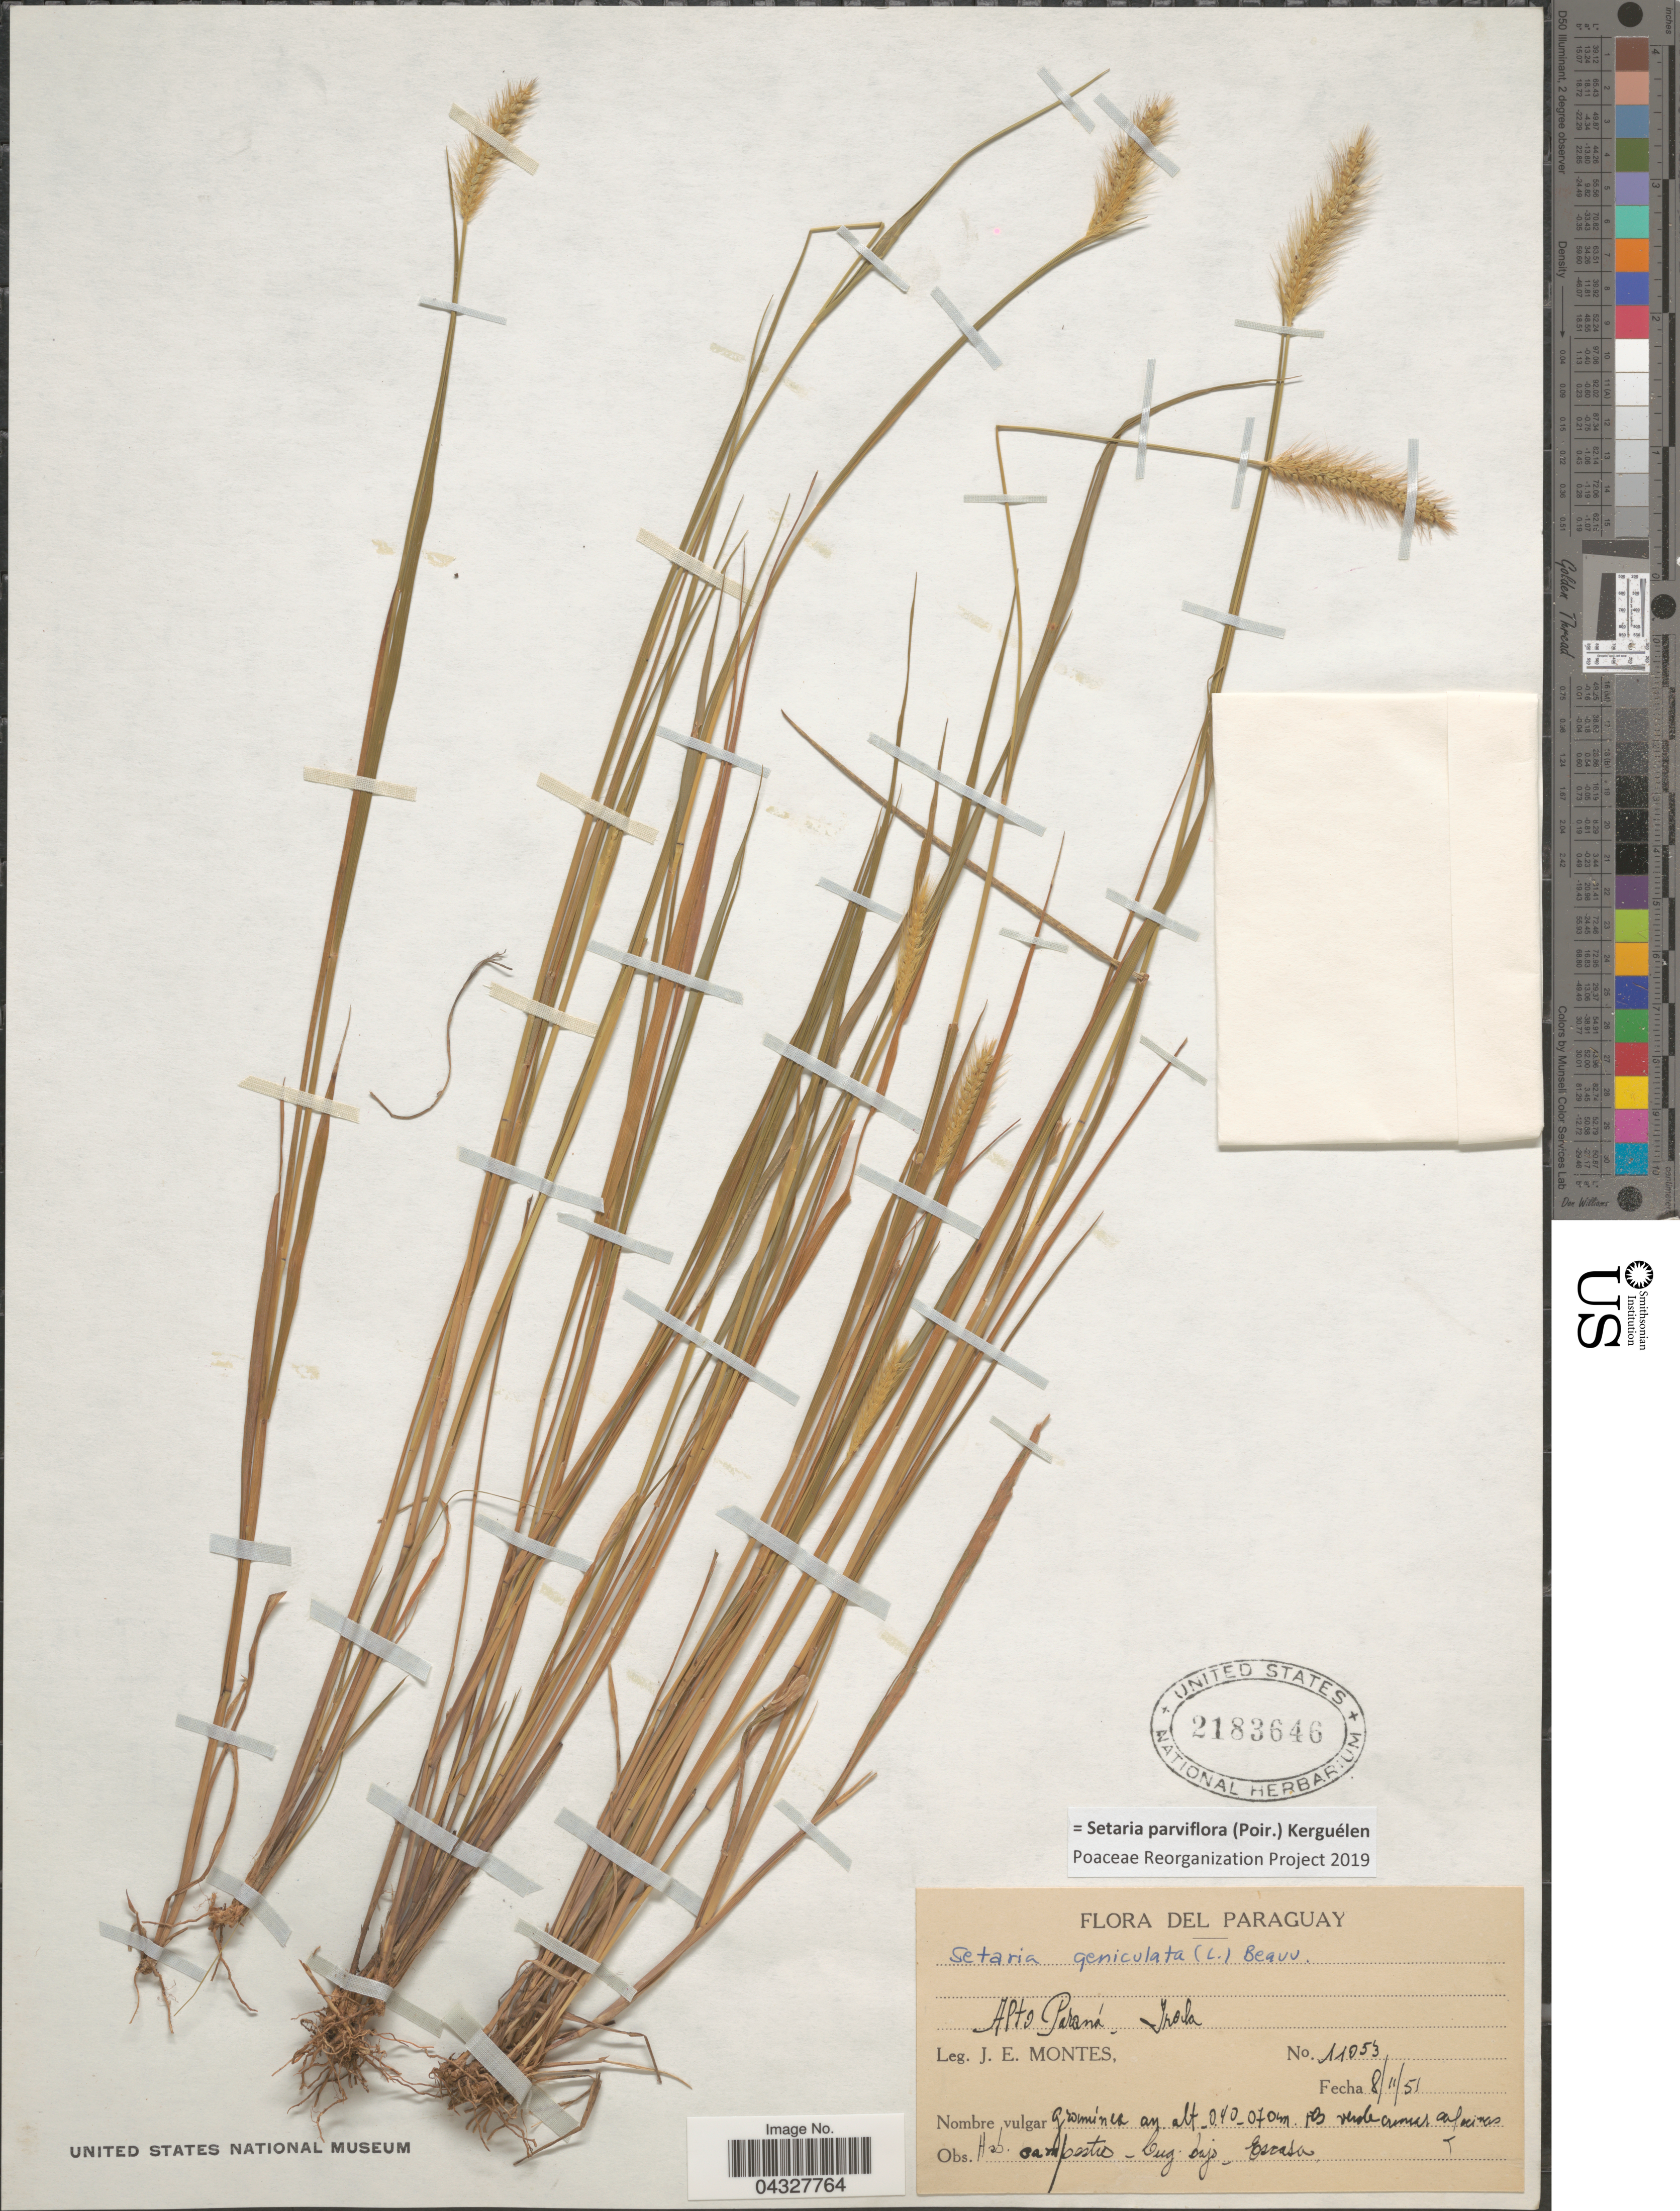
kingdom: Plantae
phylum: Tracheophyta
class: Liliopsida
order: Poales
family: Poaceae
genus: Setaria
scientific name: Setaria parviflora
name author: (Poir.) Kerguélen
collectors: J. E. Montes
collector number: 11053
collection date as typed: Transcribed d/m/y: 8/11/51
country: Paraguay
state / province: Alto Parana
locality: Irala.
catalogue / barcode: US 2183646